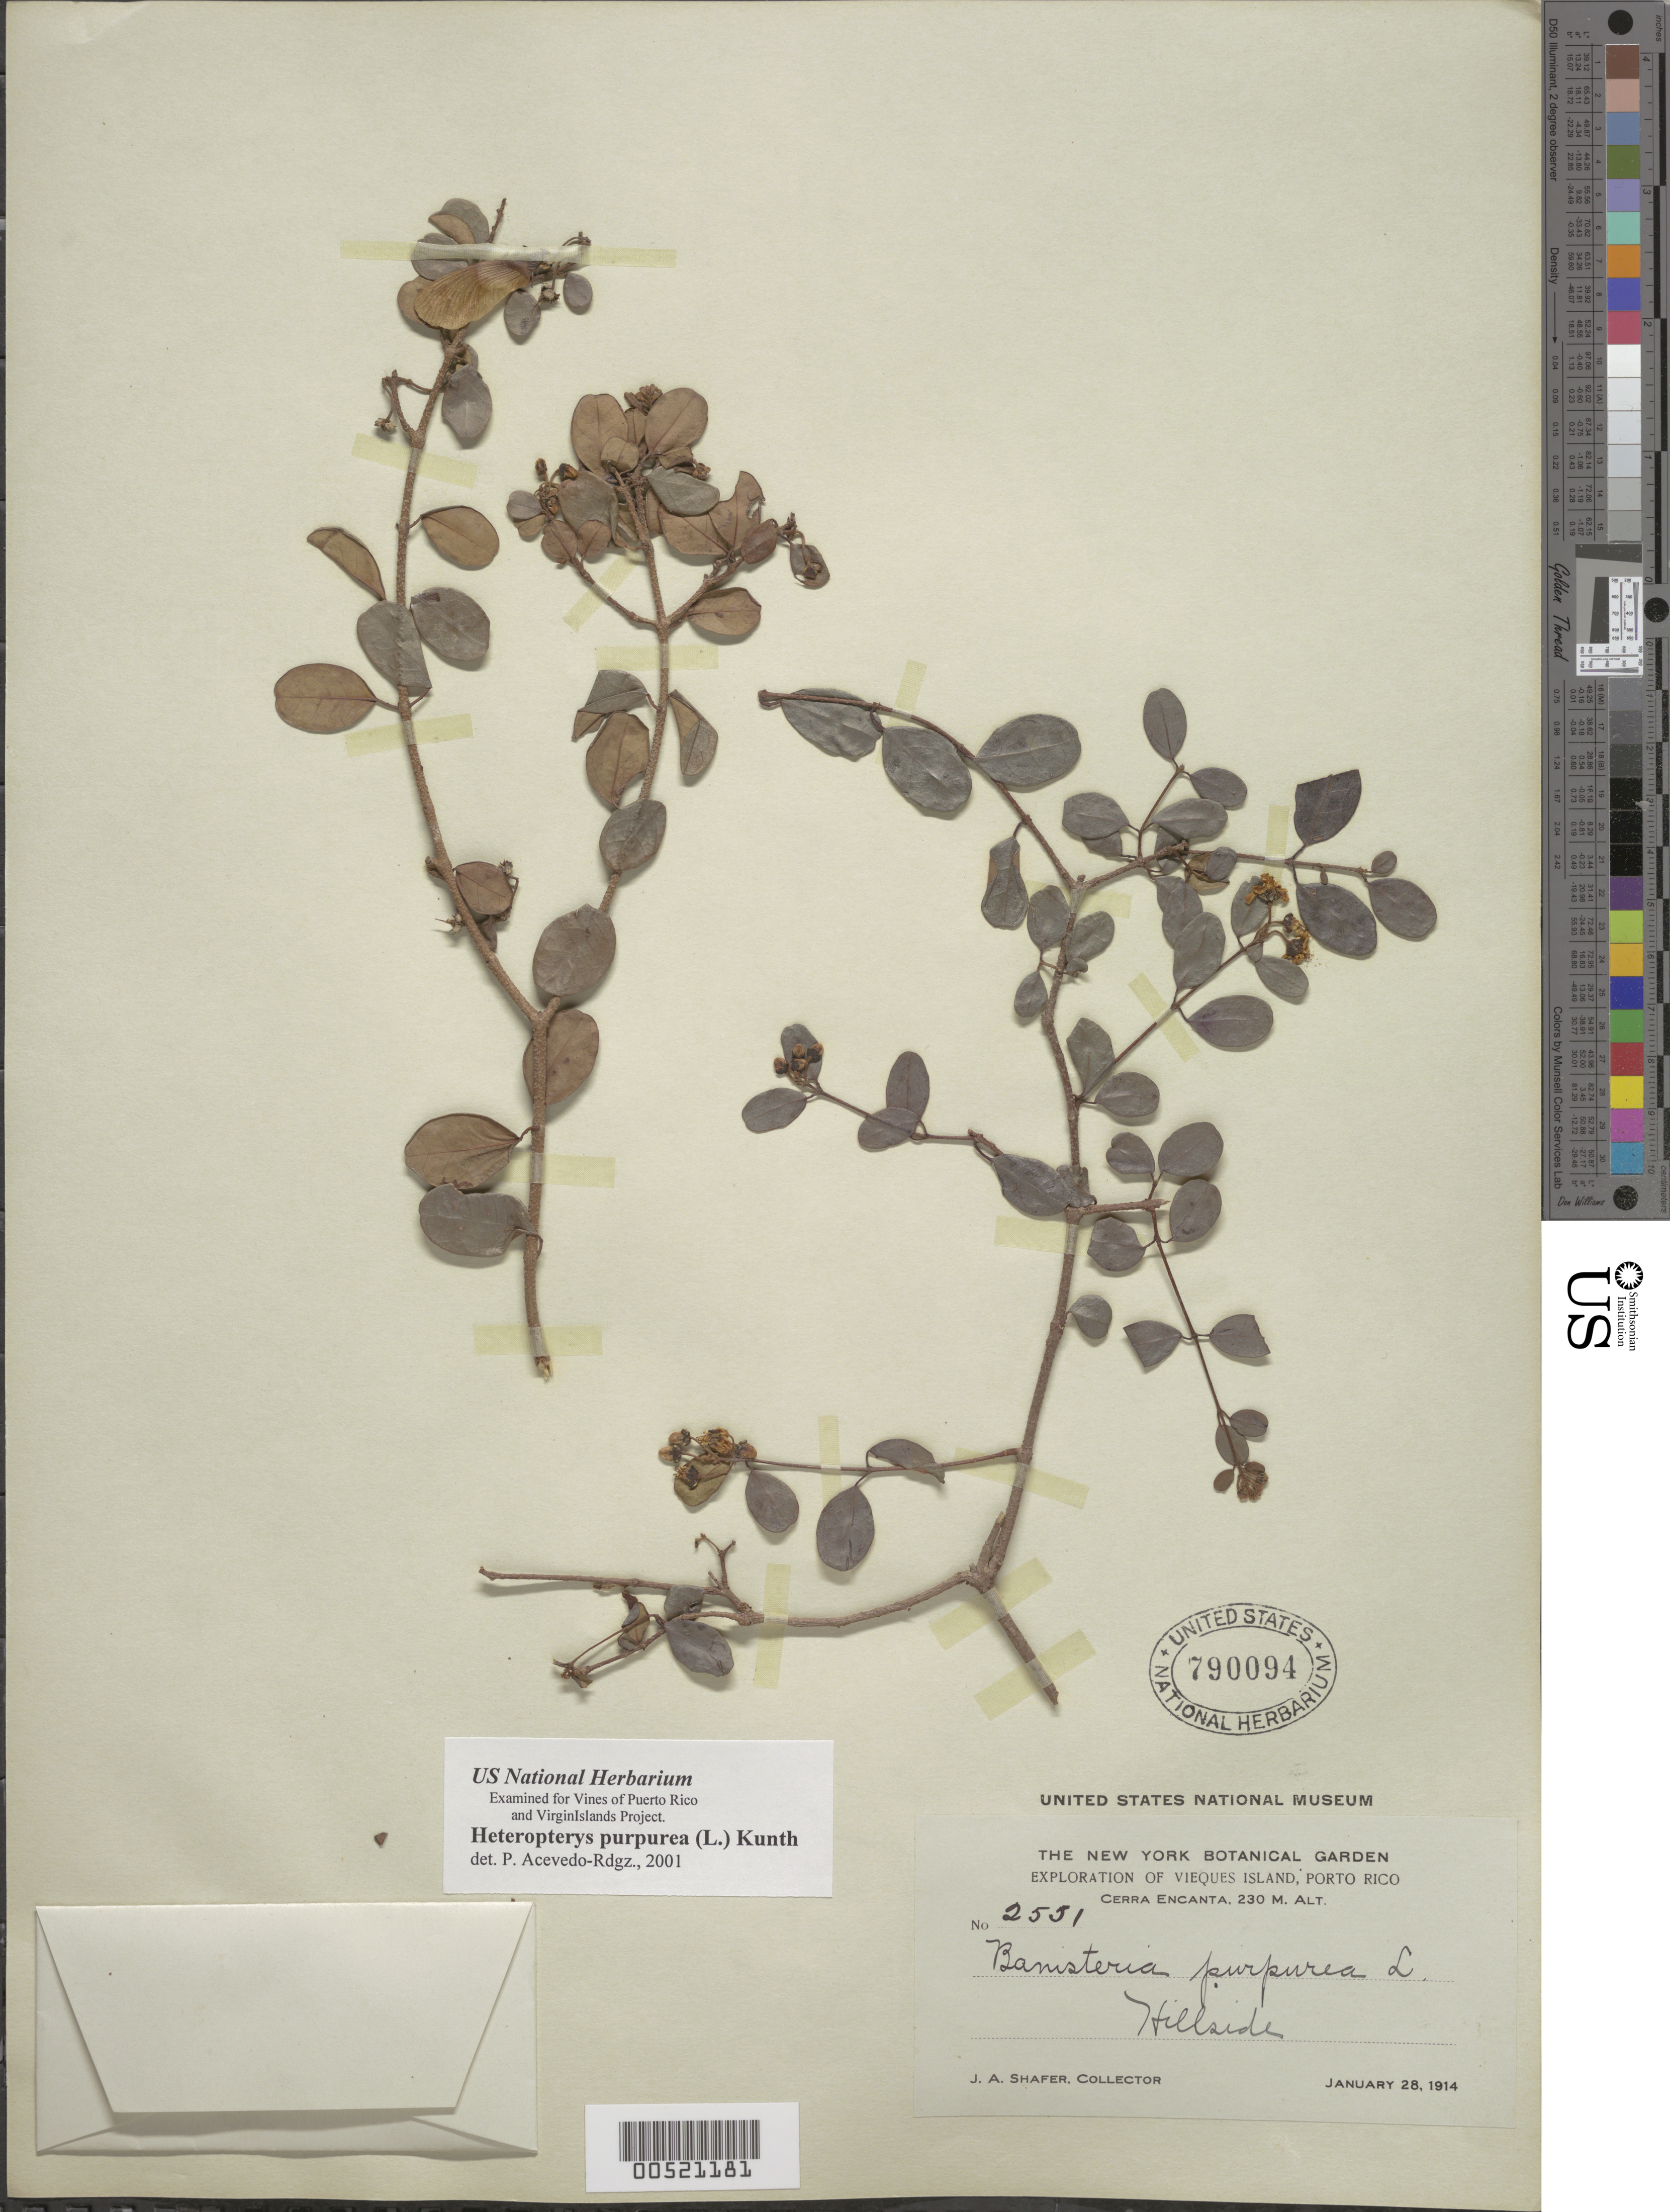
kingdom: Plantae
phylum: Tracheophyta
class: Magnoliopsida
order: Malpighiales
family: Malpighiaceae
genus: Heteropterys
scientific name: Heteropterys purpurea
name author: (L.) Kunth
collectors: J. A. Shafer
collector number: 2551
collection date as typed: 28 Jan 1914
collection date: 1914-01-28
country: Puerto Rico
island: Greater Antilles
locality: Vieques Island: Cerra Encanta. Hillside.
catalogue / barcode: US 790094